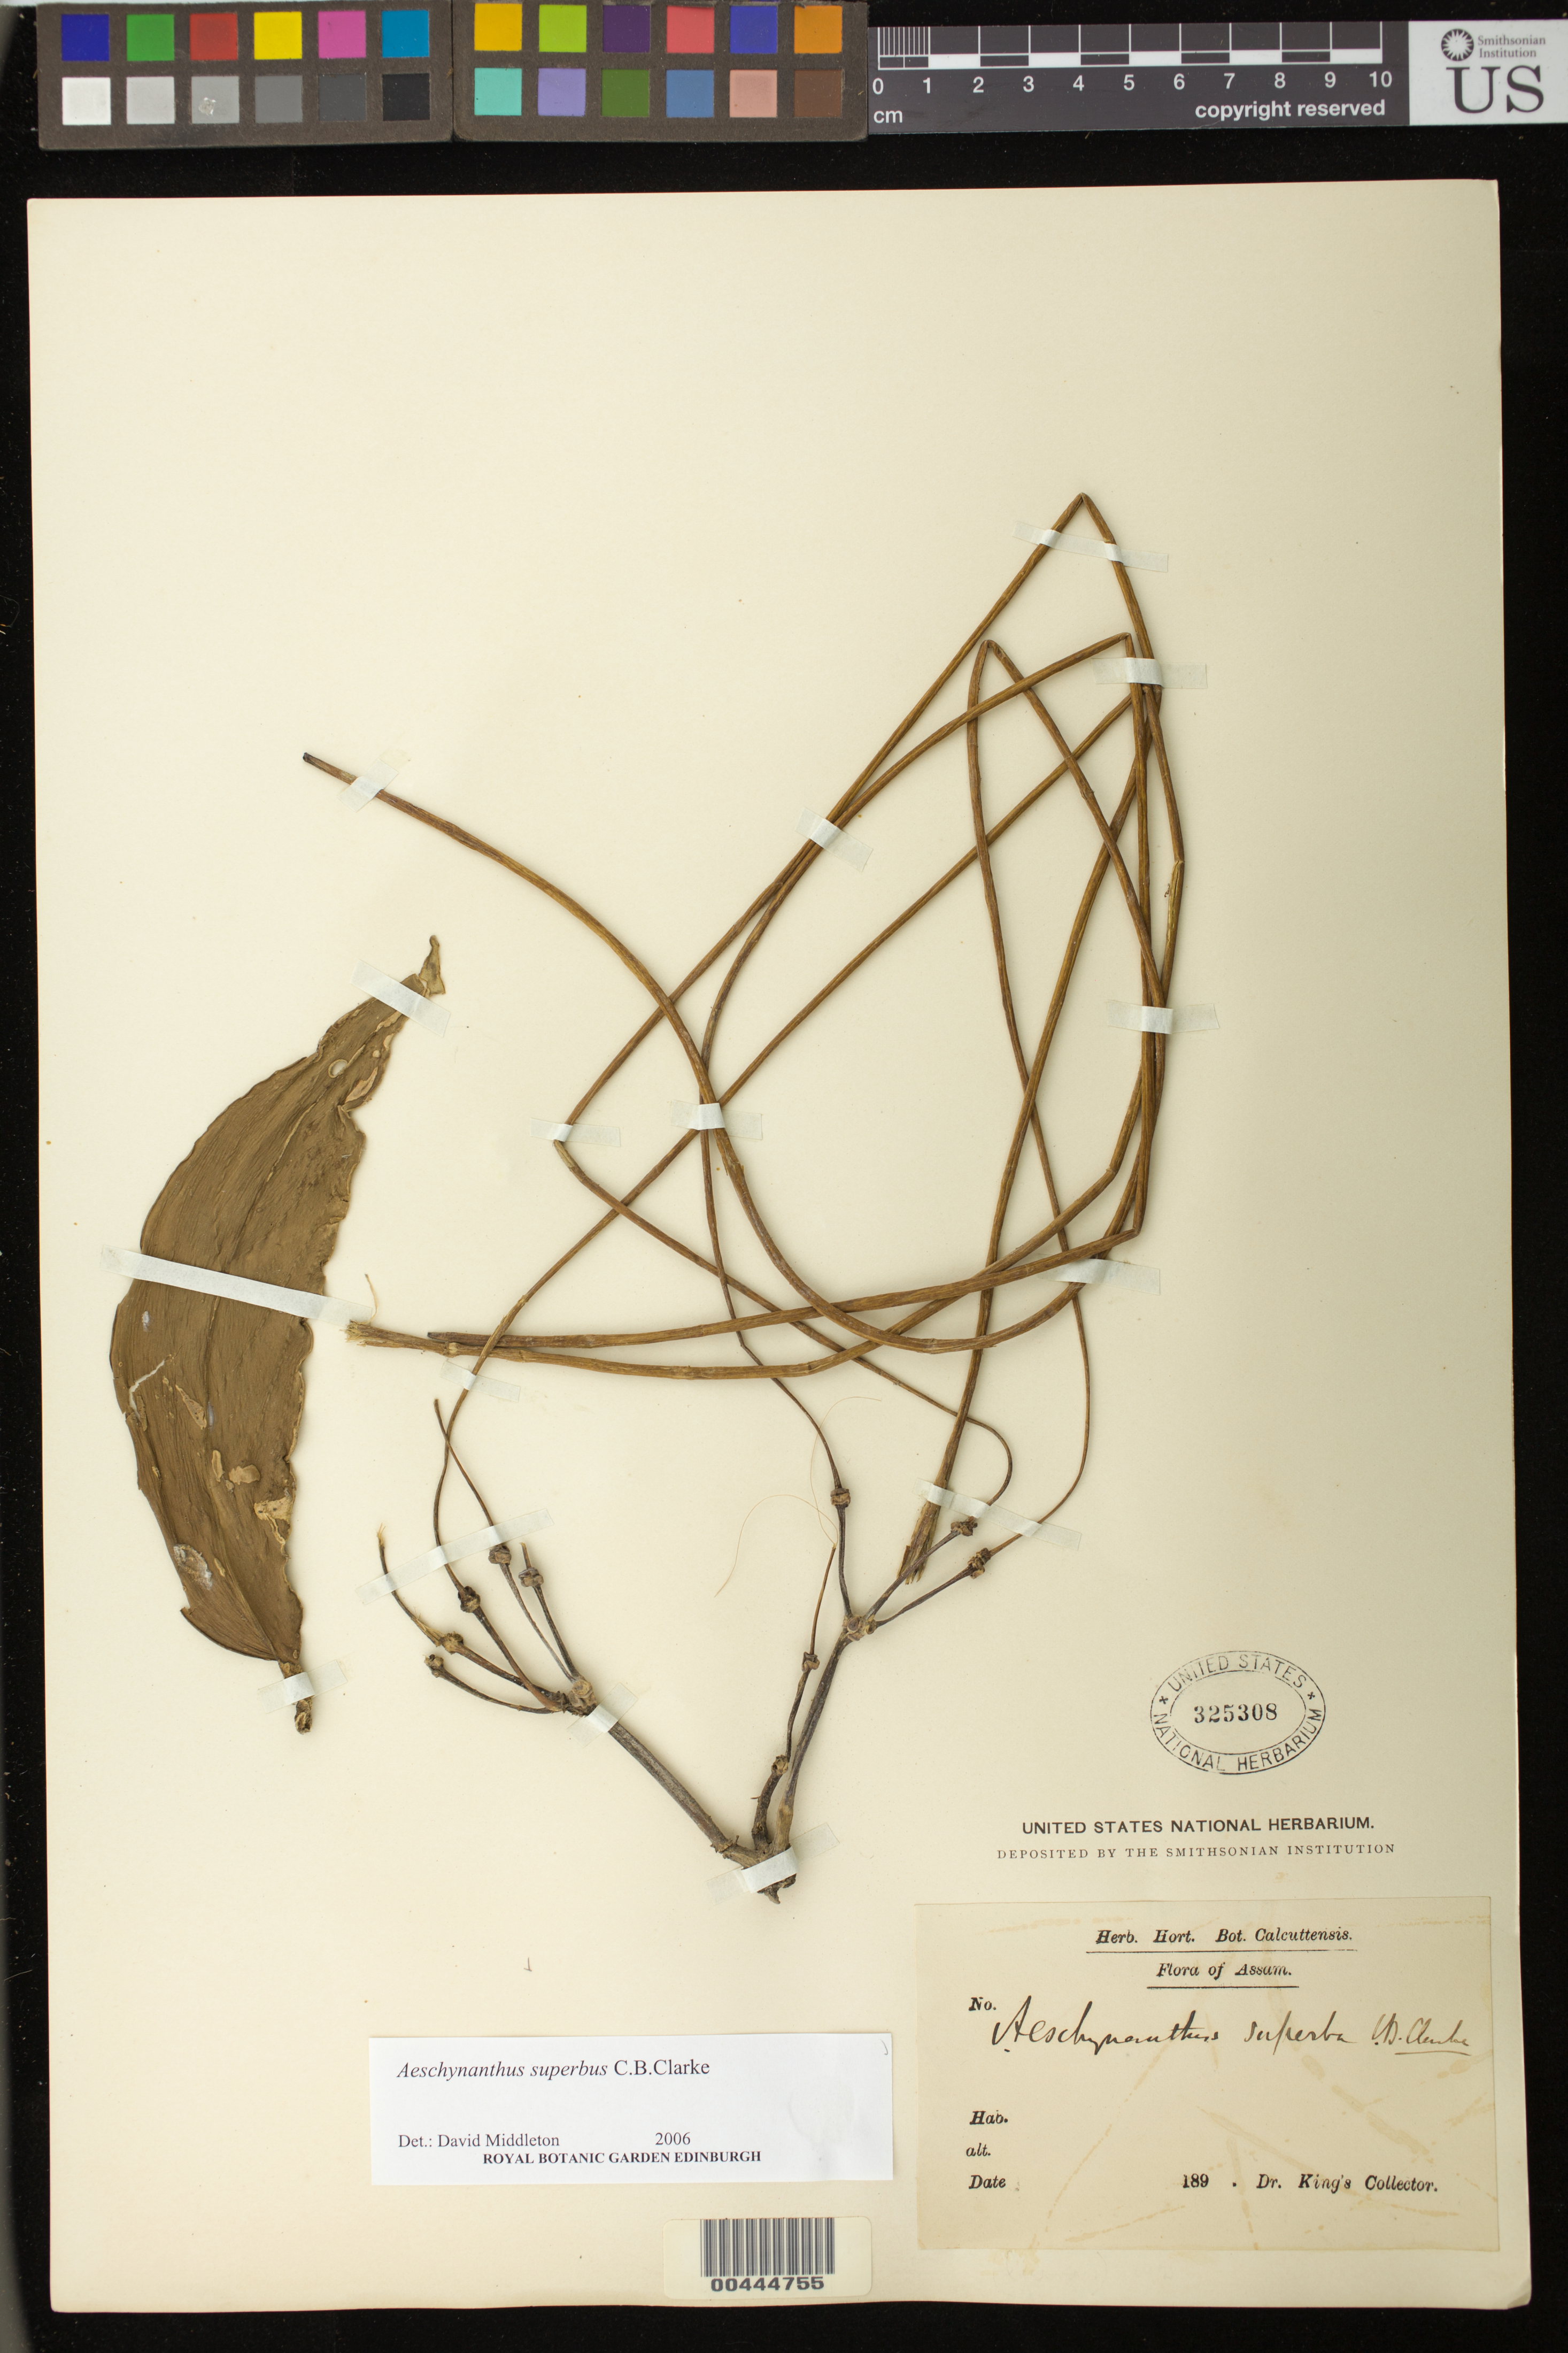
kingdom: Plantae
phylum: Tracheophyta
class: Magnoliopsida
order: Lamiales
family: Gesneriaceae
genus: Aeschynanthus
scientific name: Aeschynanthus superbus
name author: C.B. Clarke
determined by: Middleton, D. J.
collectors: Dr. King's collector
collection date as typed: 189-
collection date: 1890/1899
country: India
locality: Assam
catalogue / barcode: US 325308